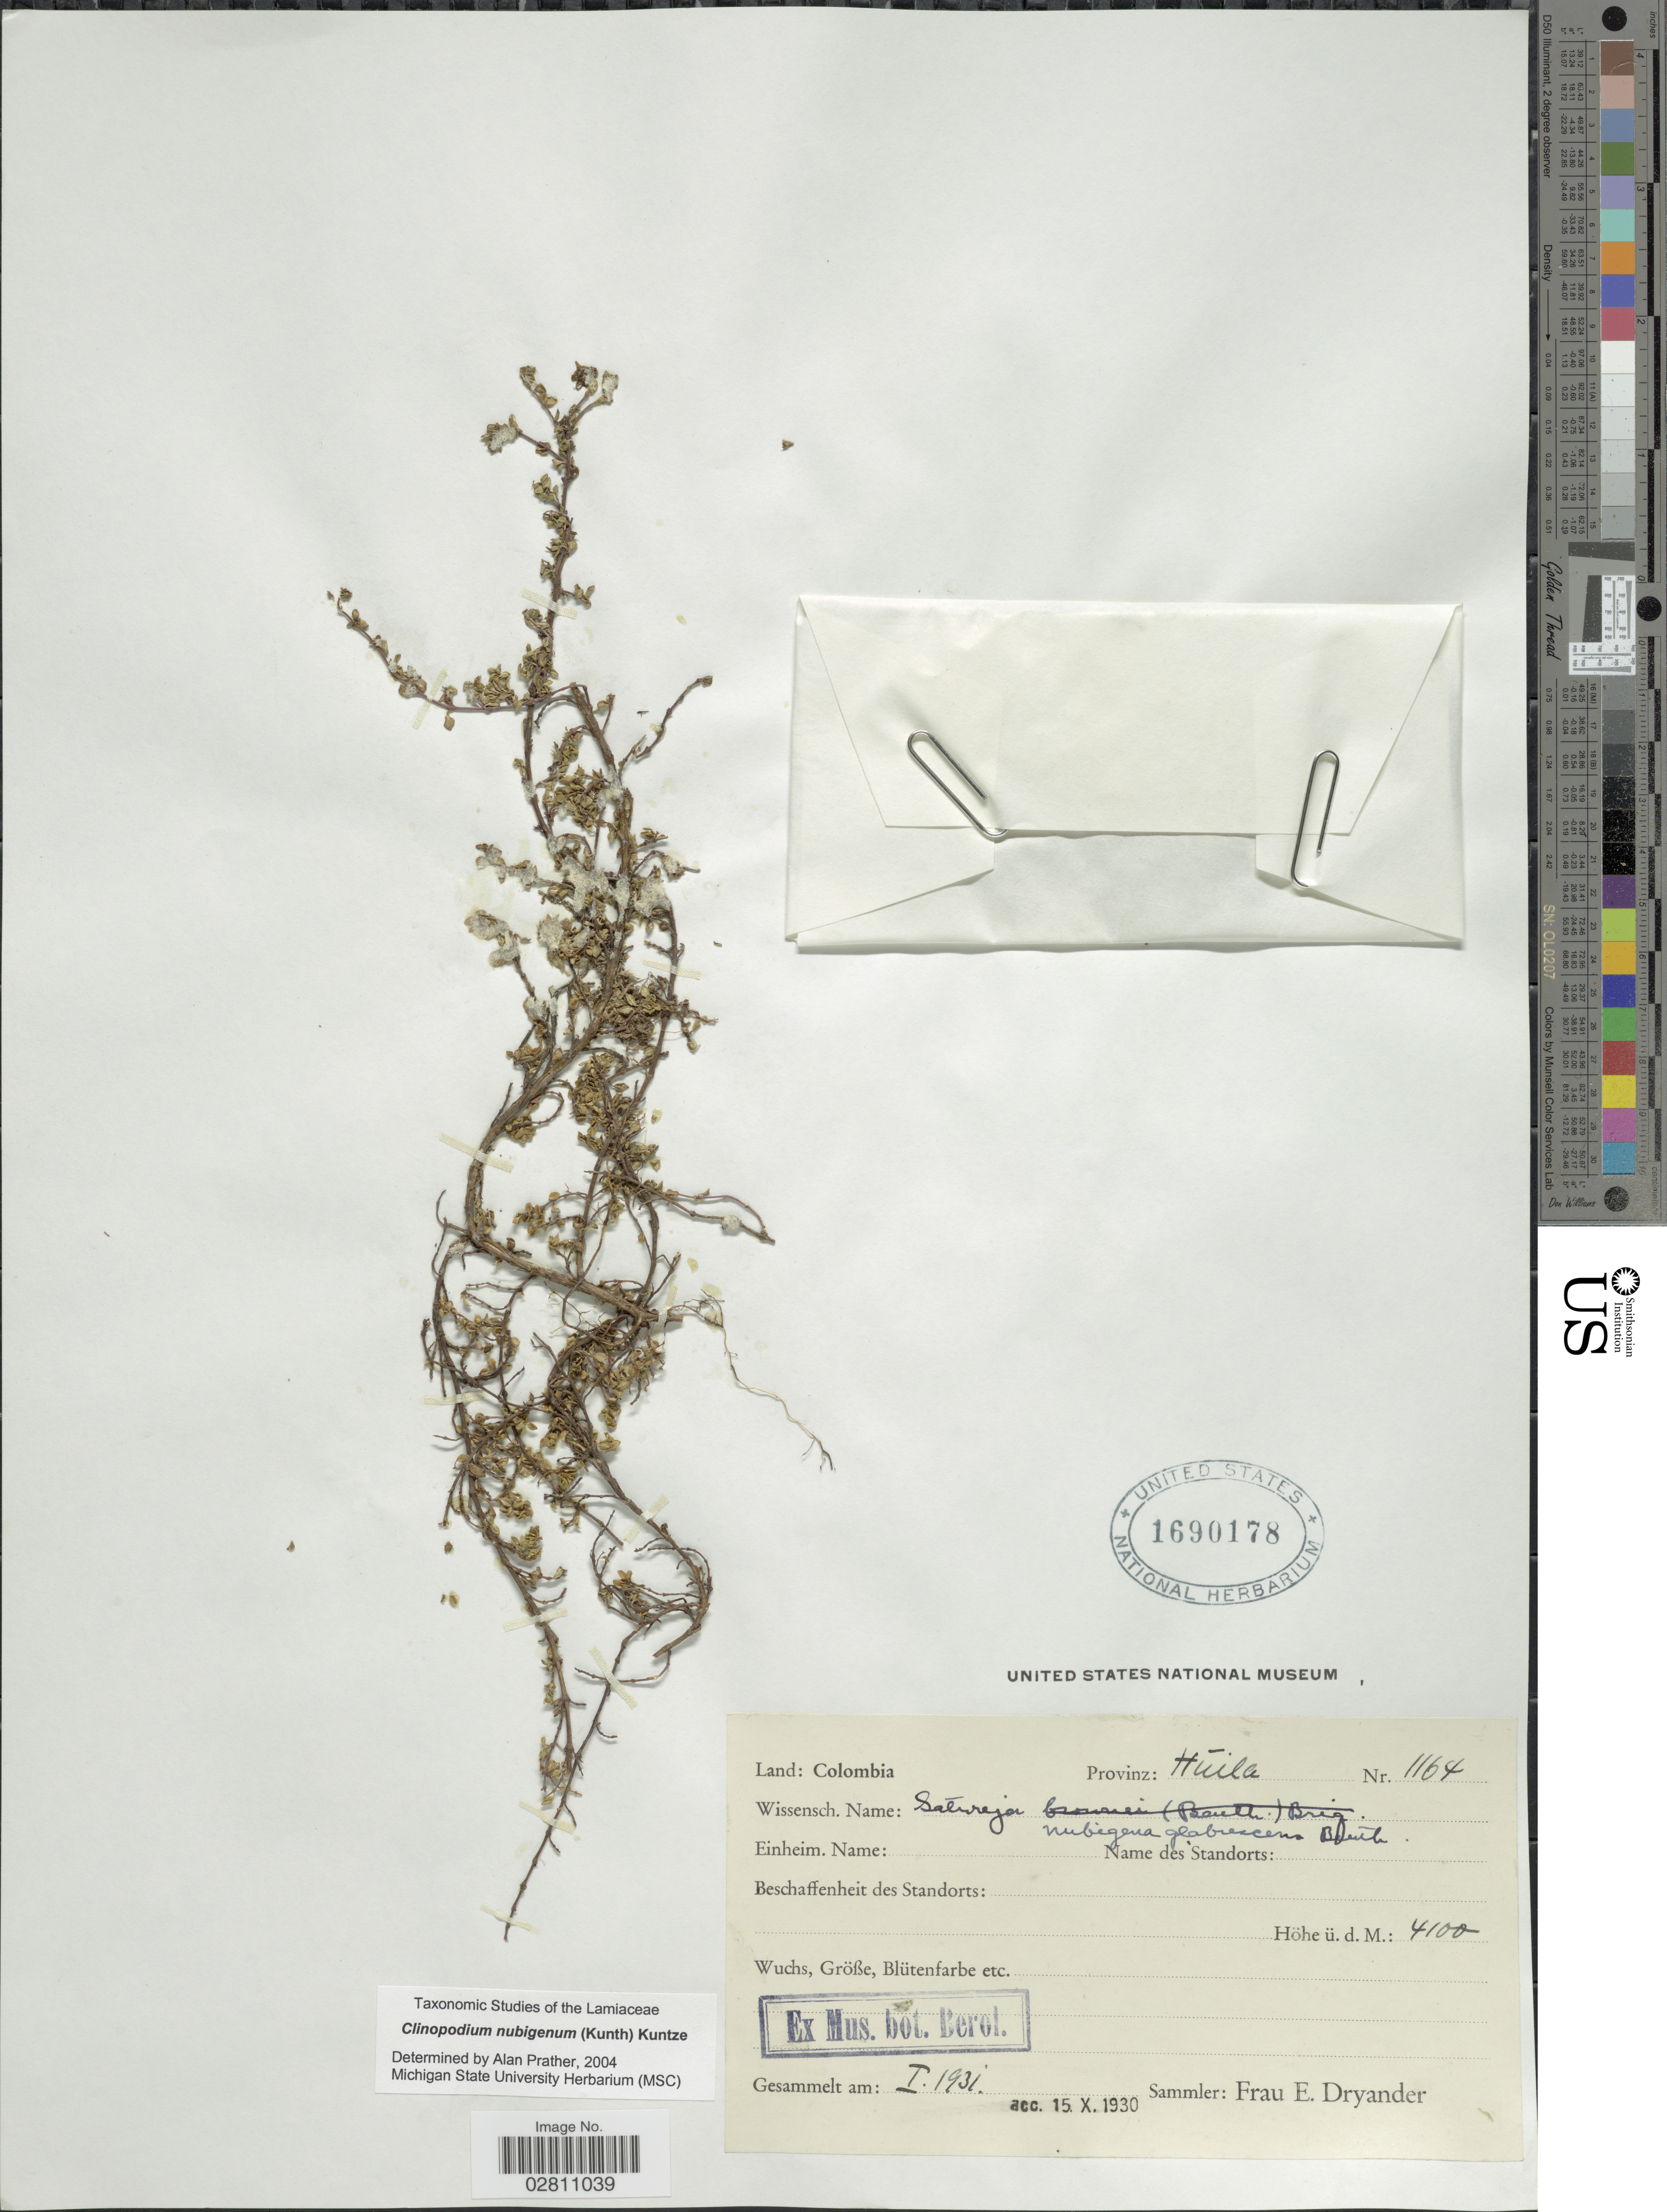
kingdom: Plantae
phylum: Tracheophyta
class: Magnoliopsida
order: Lamiales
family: Lamiaceae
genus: Clinopodium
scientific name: Clinopodium nubigenum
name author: (Kunth) Kuntze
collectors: F. Dryander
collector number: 1164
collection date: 1931-01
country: Colombia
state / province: Huila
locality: Provinz: Húila.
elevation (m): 4100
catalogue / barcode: US 1690178